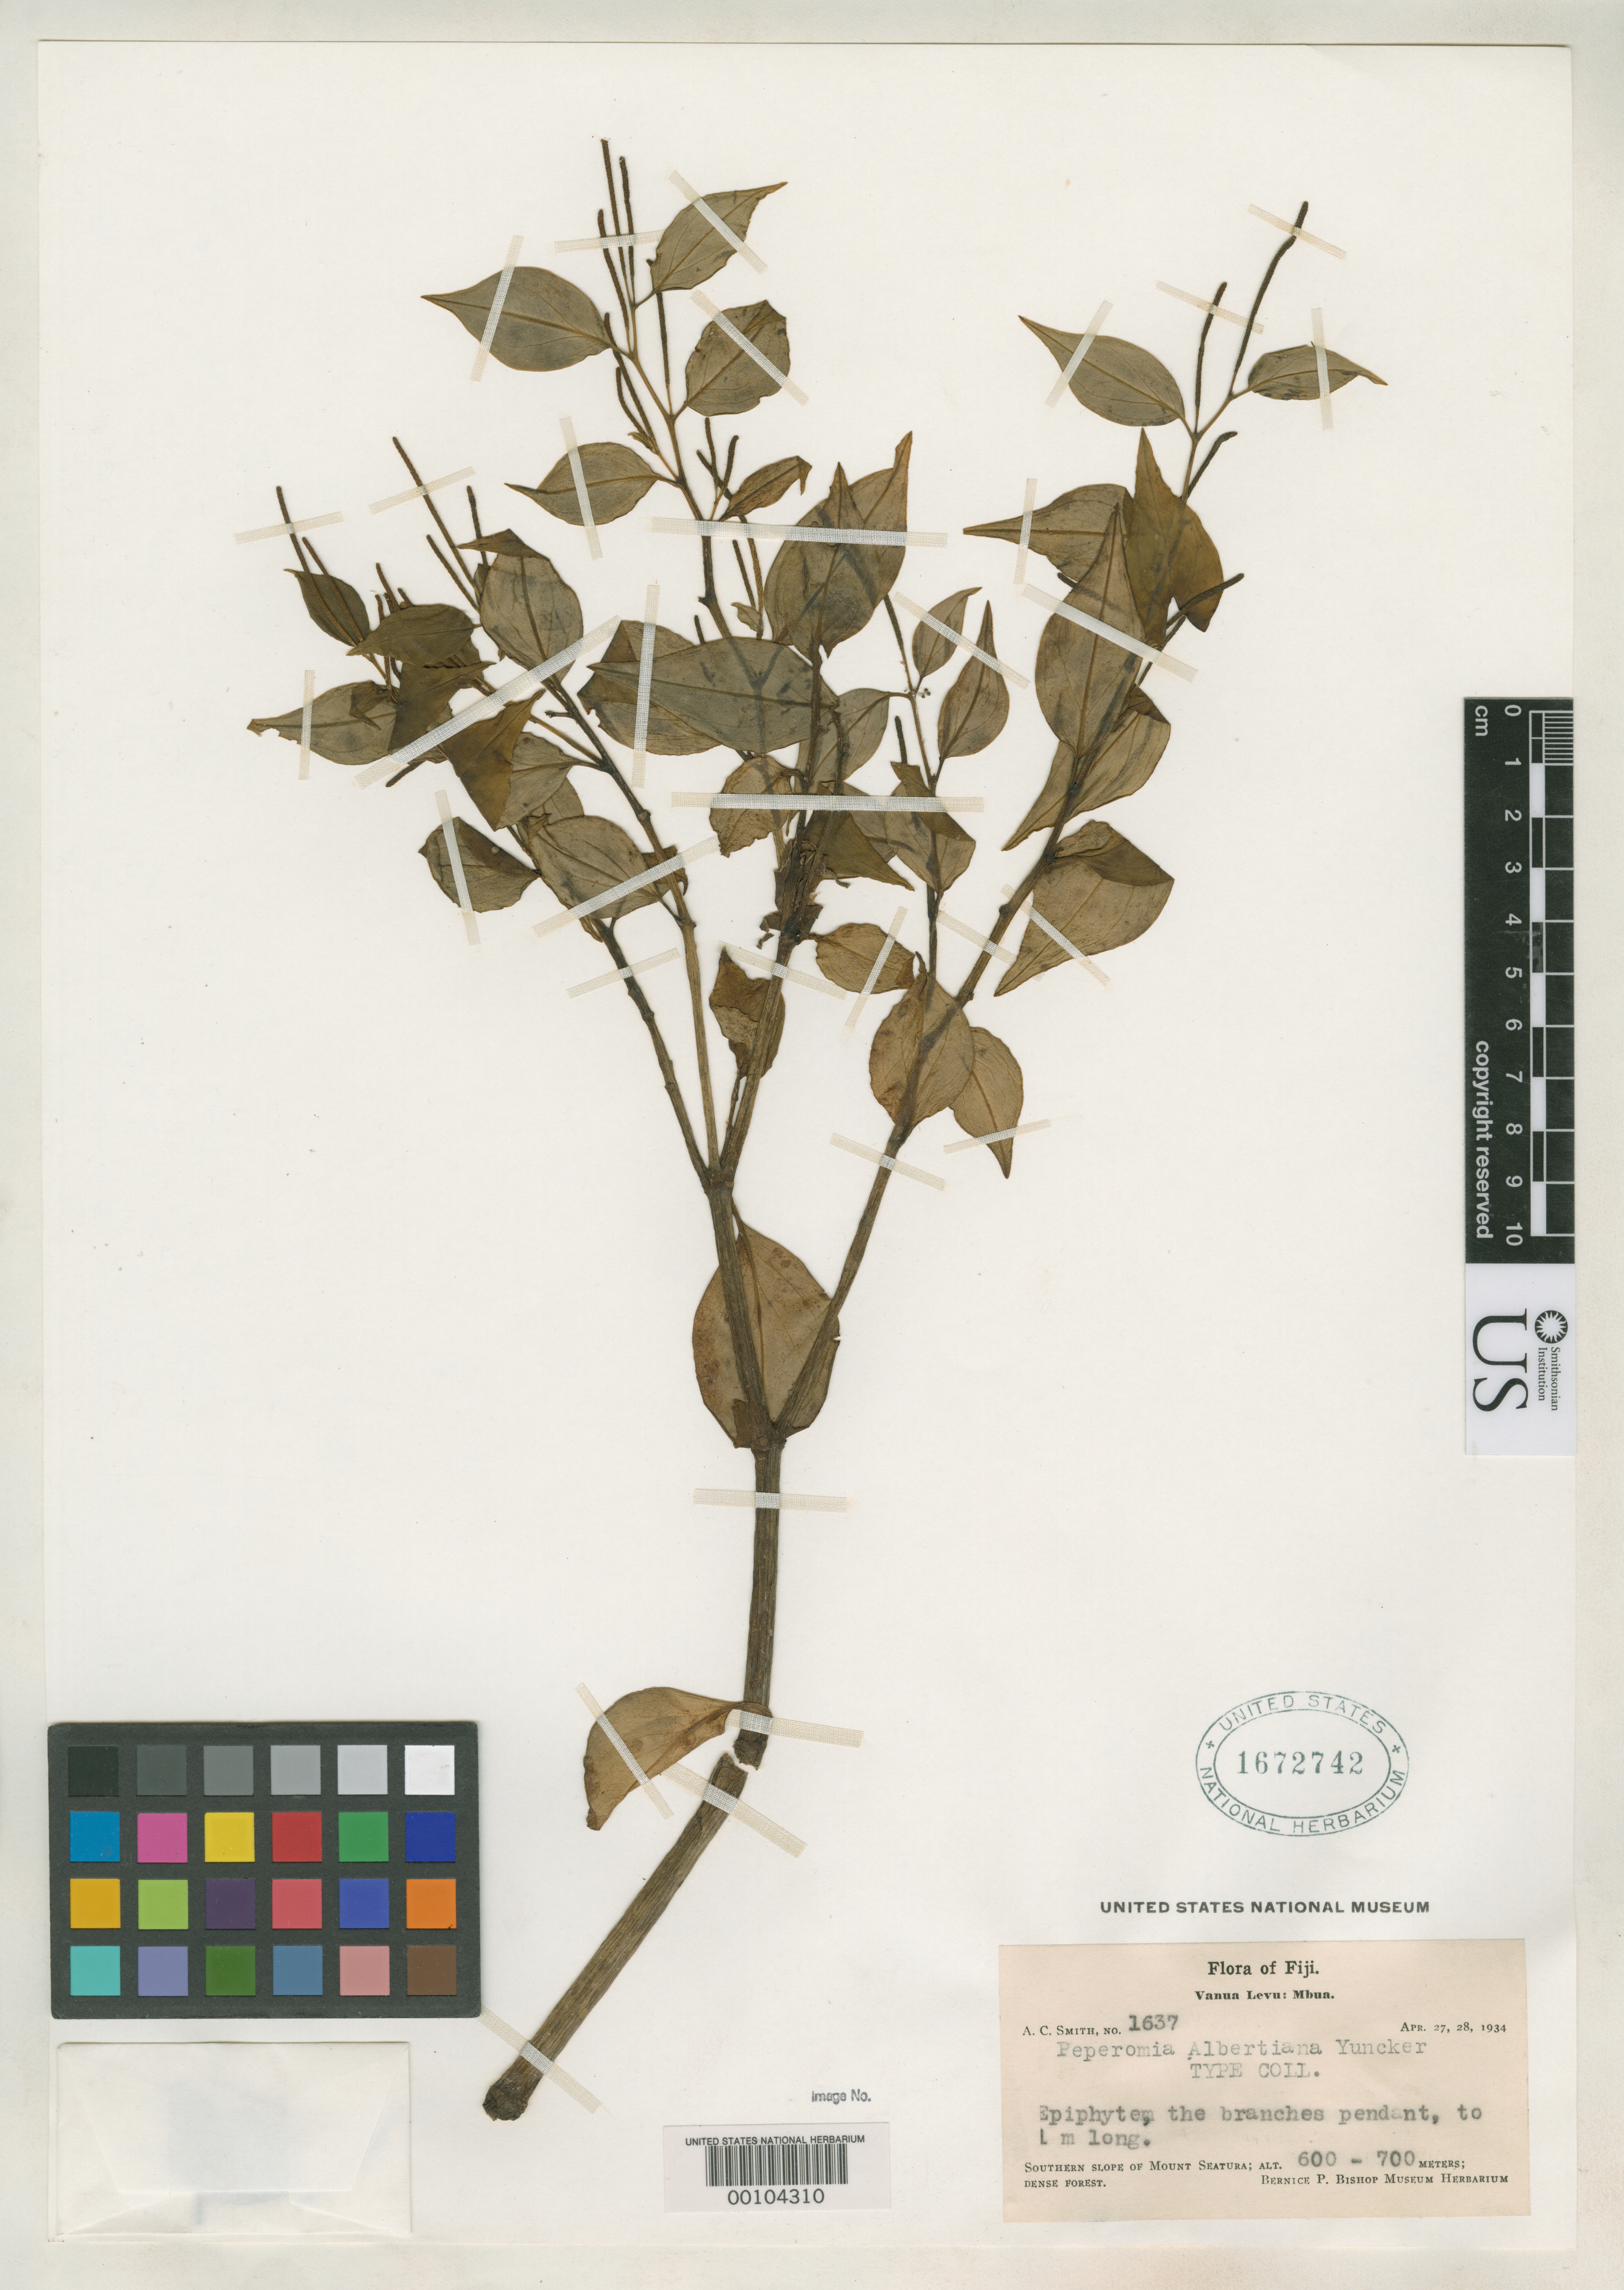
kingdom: Plantae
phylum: Tracheophyta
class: Magnoliopsida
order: Piperales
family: Piperaceae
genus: Peperomia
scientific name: Peperomia albertiana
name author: Yunck.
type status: Isotype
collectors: A. C. Smith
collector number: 1637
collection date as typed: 27 Apr 1934 to 28 Apr 1934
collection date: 1934-04-27/1934-04-28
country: Fiji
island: Vanua Levu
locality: Mbua. Southern slope of Mt. Seatura. [Vanua Levu Group]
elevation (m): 600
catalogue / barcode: US 1672742